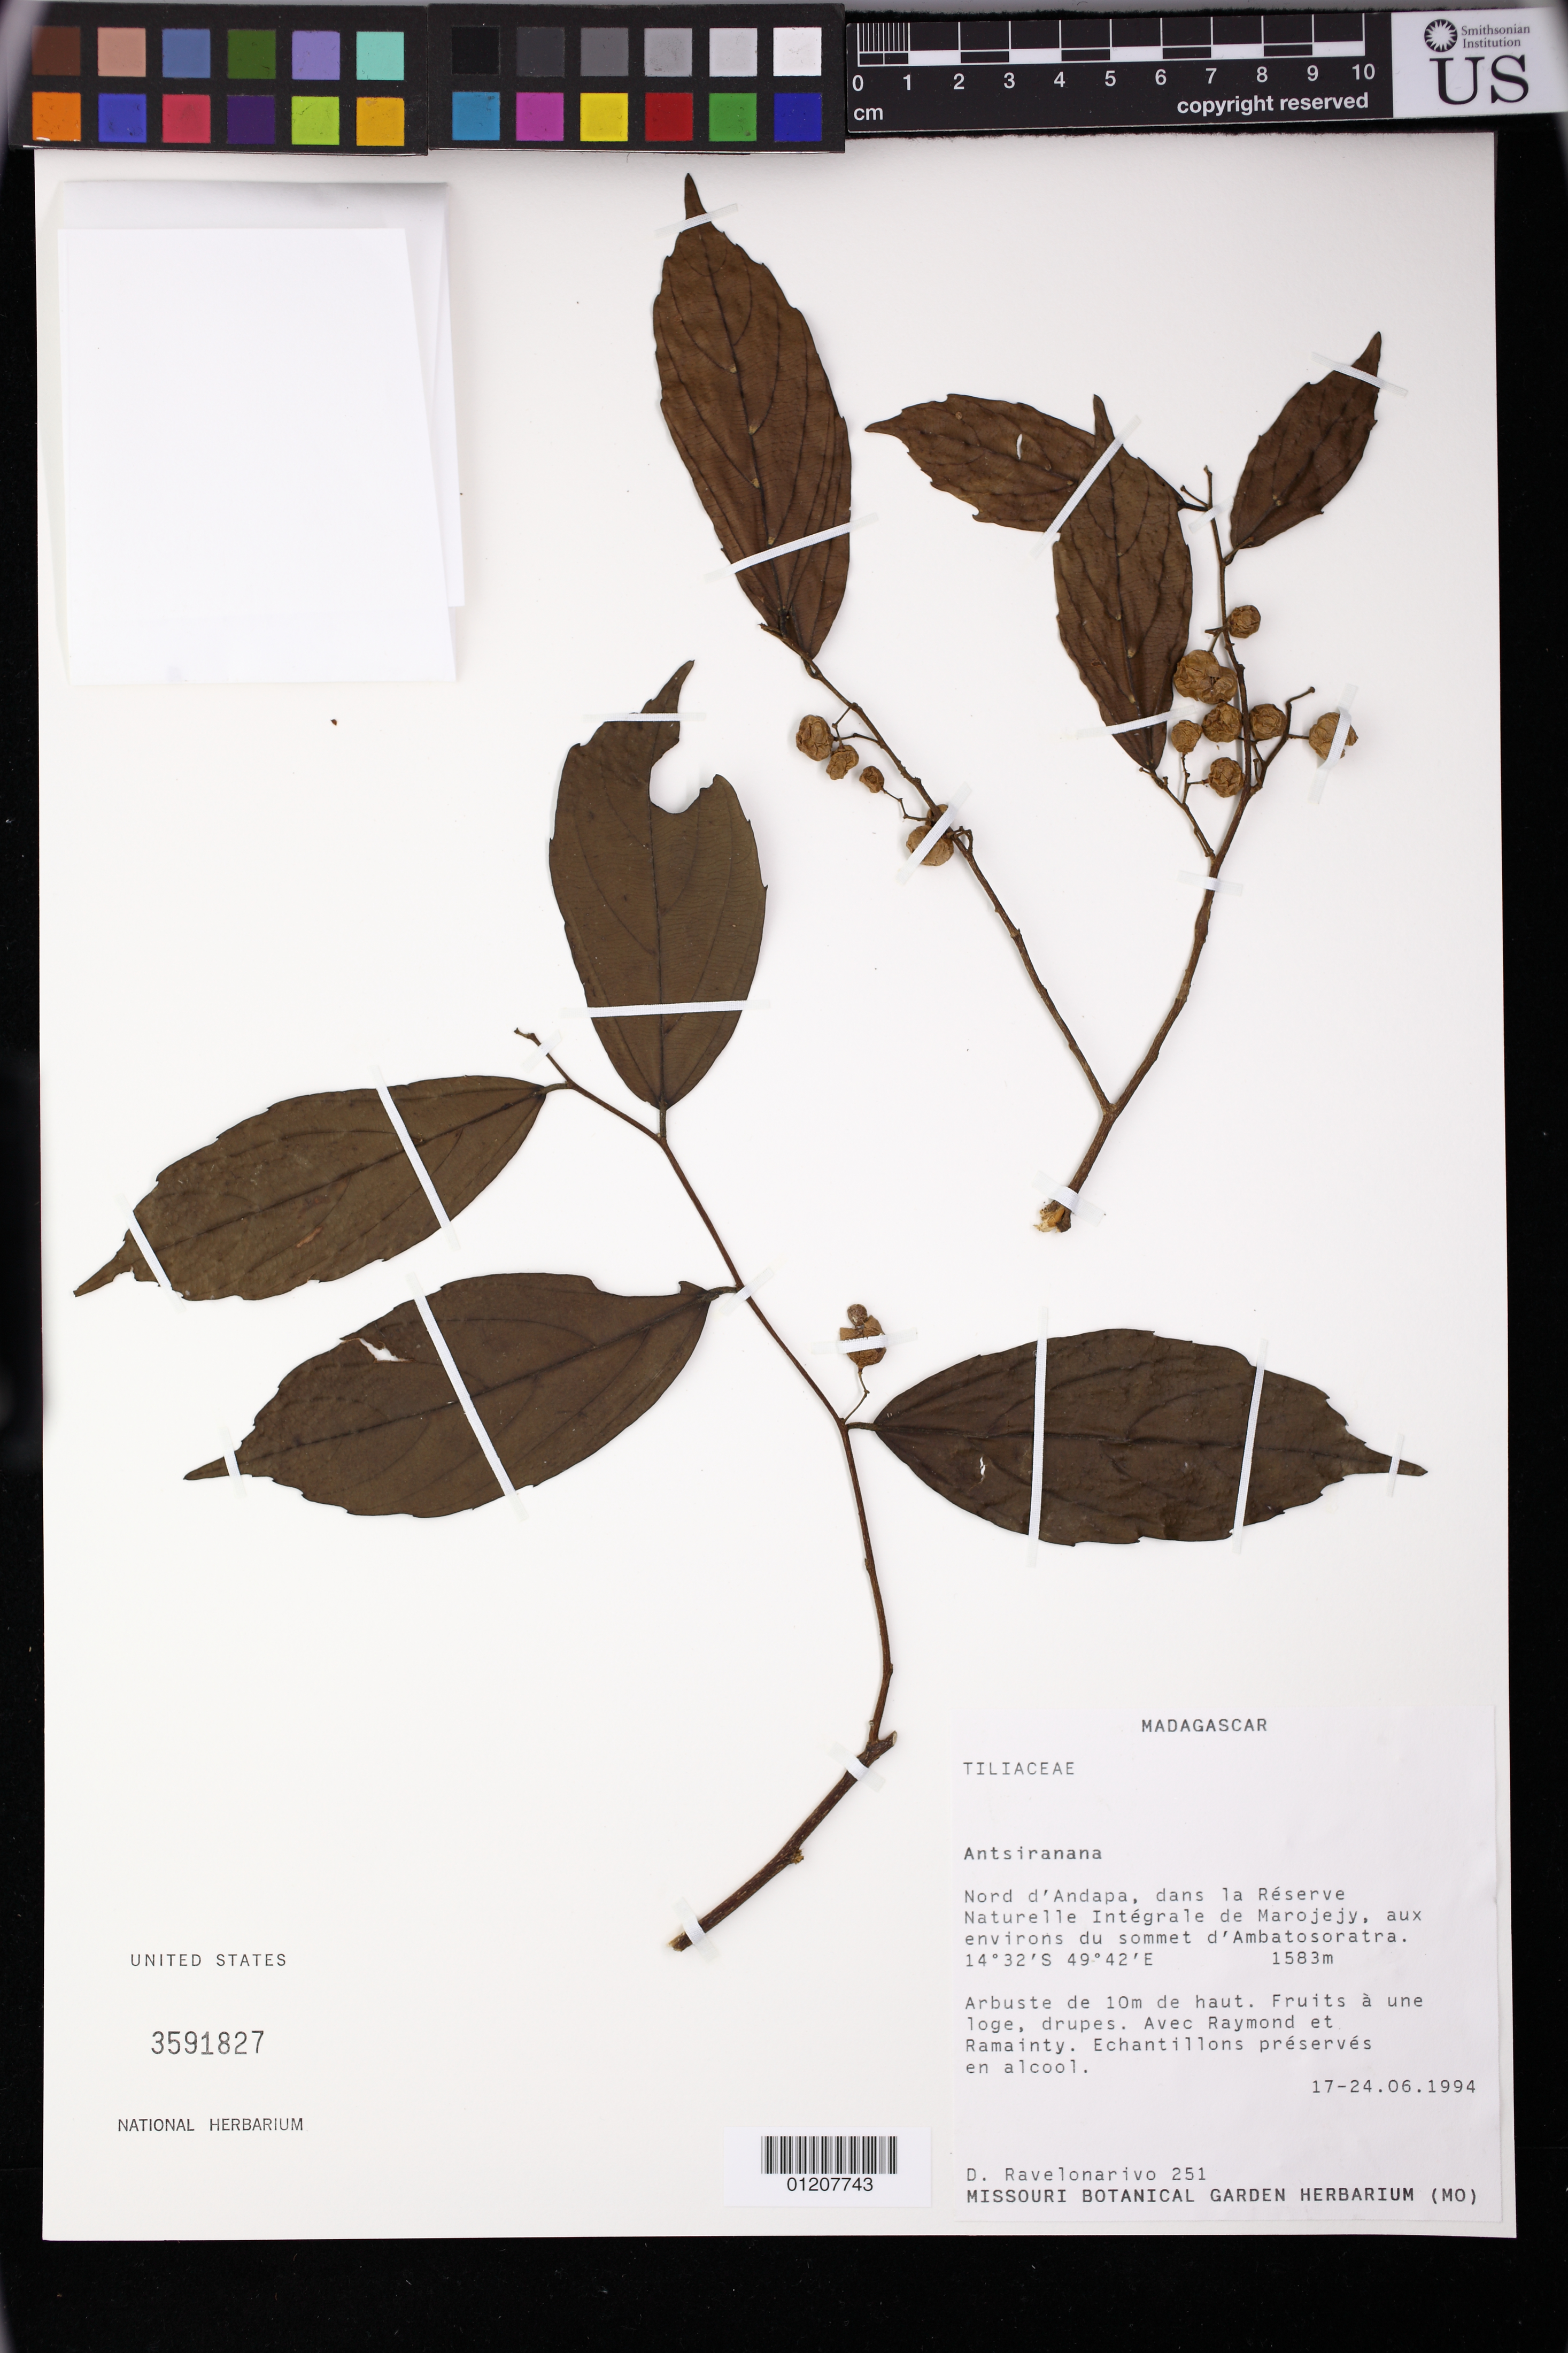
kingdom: Plantae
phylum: Tracheophyta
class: Magnoliopsida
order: Malvales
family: Malvaceae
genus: Grewia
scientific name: Grewia brideliifolia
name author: Baill.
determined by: Jourdain-Fievet, L.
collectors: D. Ravelonarivo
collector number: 251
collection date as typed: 17 Jun 1994 to 24 Jun 1994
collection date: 1994-06-17/1994-06-24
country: Madagascar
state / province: Diana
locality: Antsiranana. Nord d'Andapa, dans la Reserve Nataurelle Integrale de Marojejy, aux environs du sommet d'Ambatosoratra.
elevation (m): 1583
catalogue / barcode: US 3591827